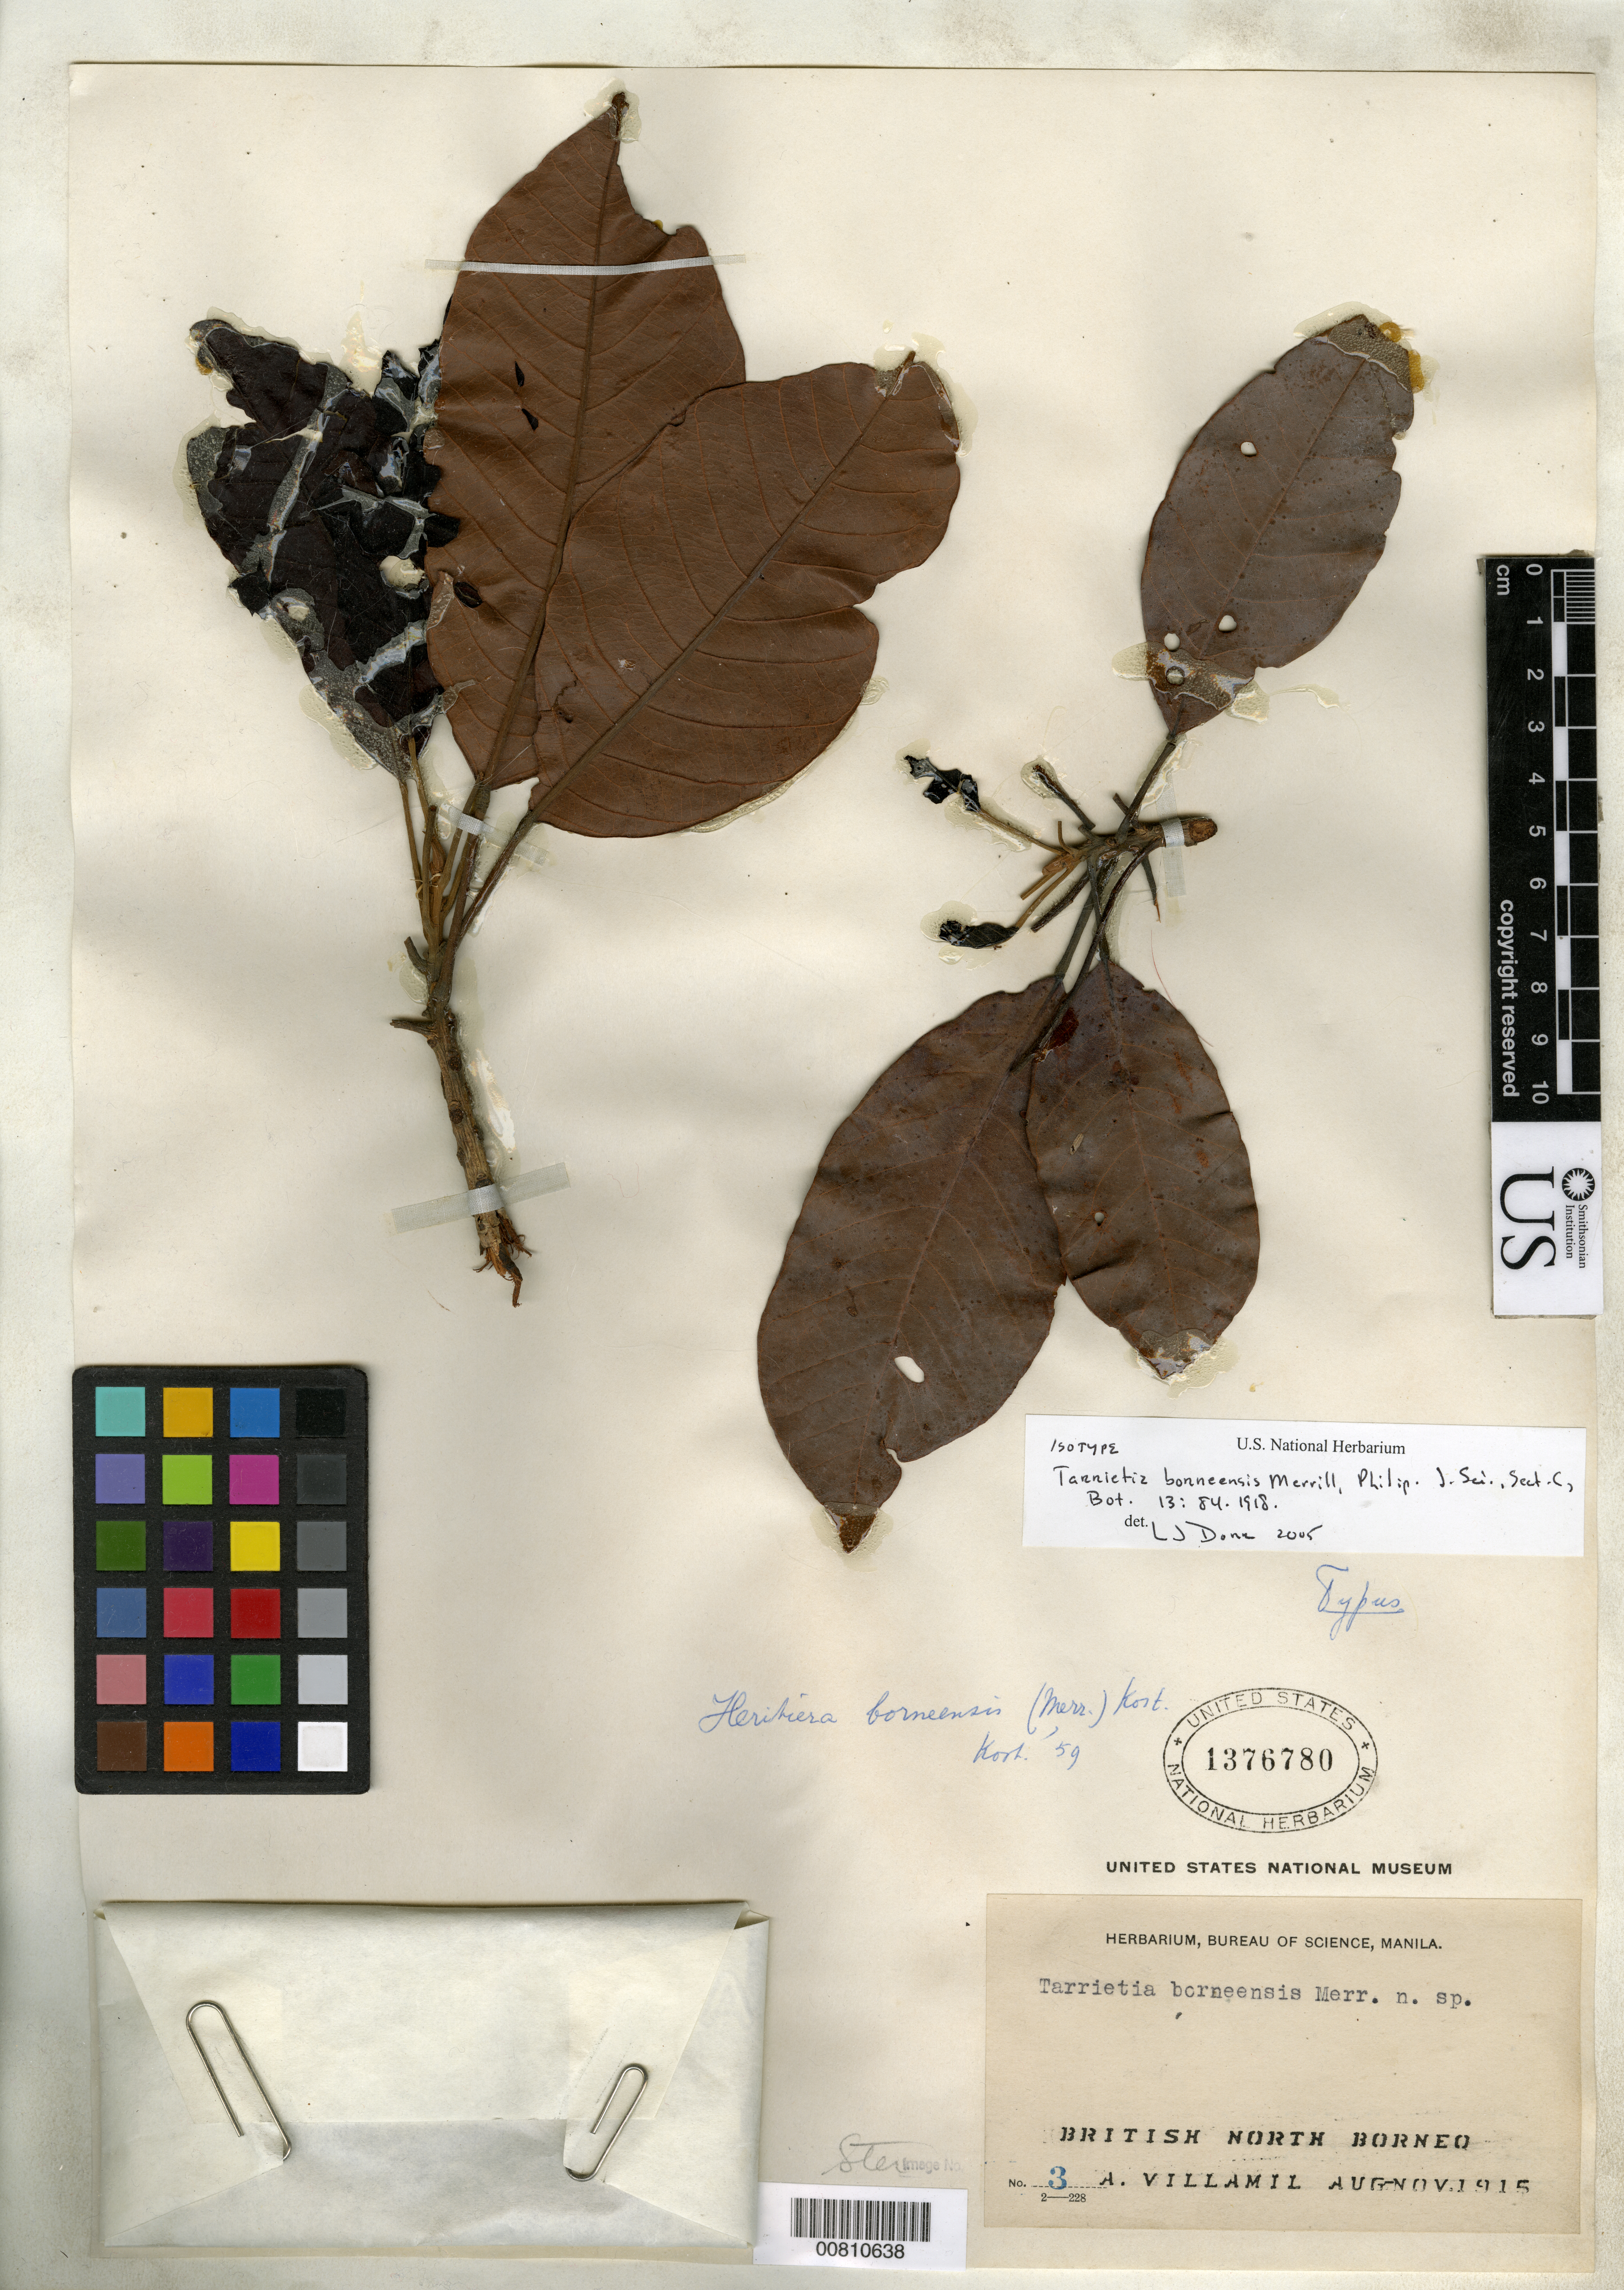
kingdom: Plantae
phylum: Tracheophyta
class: Magnoliopsida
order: Malvales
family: Malvaceae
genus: Tarrietia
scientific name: Tarrietia borneensis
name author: Merr.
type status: Isotype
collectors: A. Villamil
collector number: Bur. Sci. 3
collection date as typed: Aug 1915 to Nov 1915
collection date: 1915-08/1915-11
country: Malaysia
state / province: Sabah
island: Borneo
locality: British North Borneo.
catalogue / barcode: US 1376780